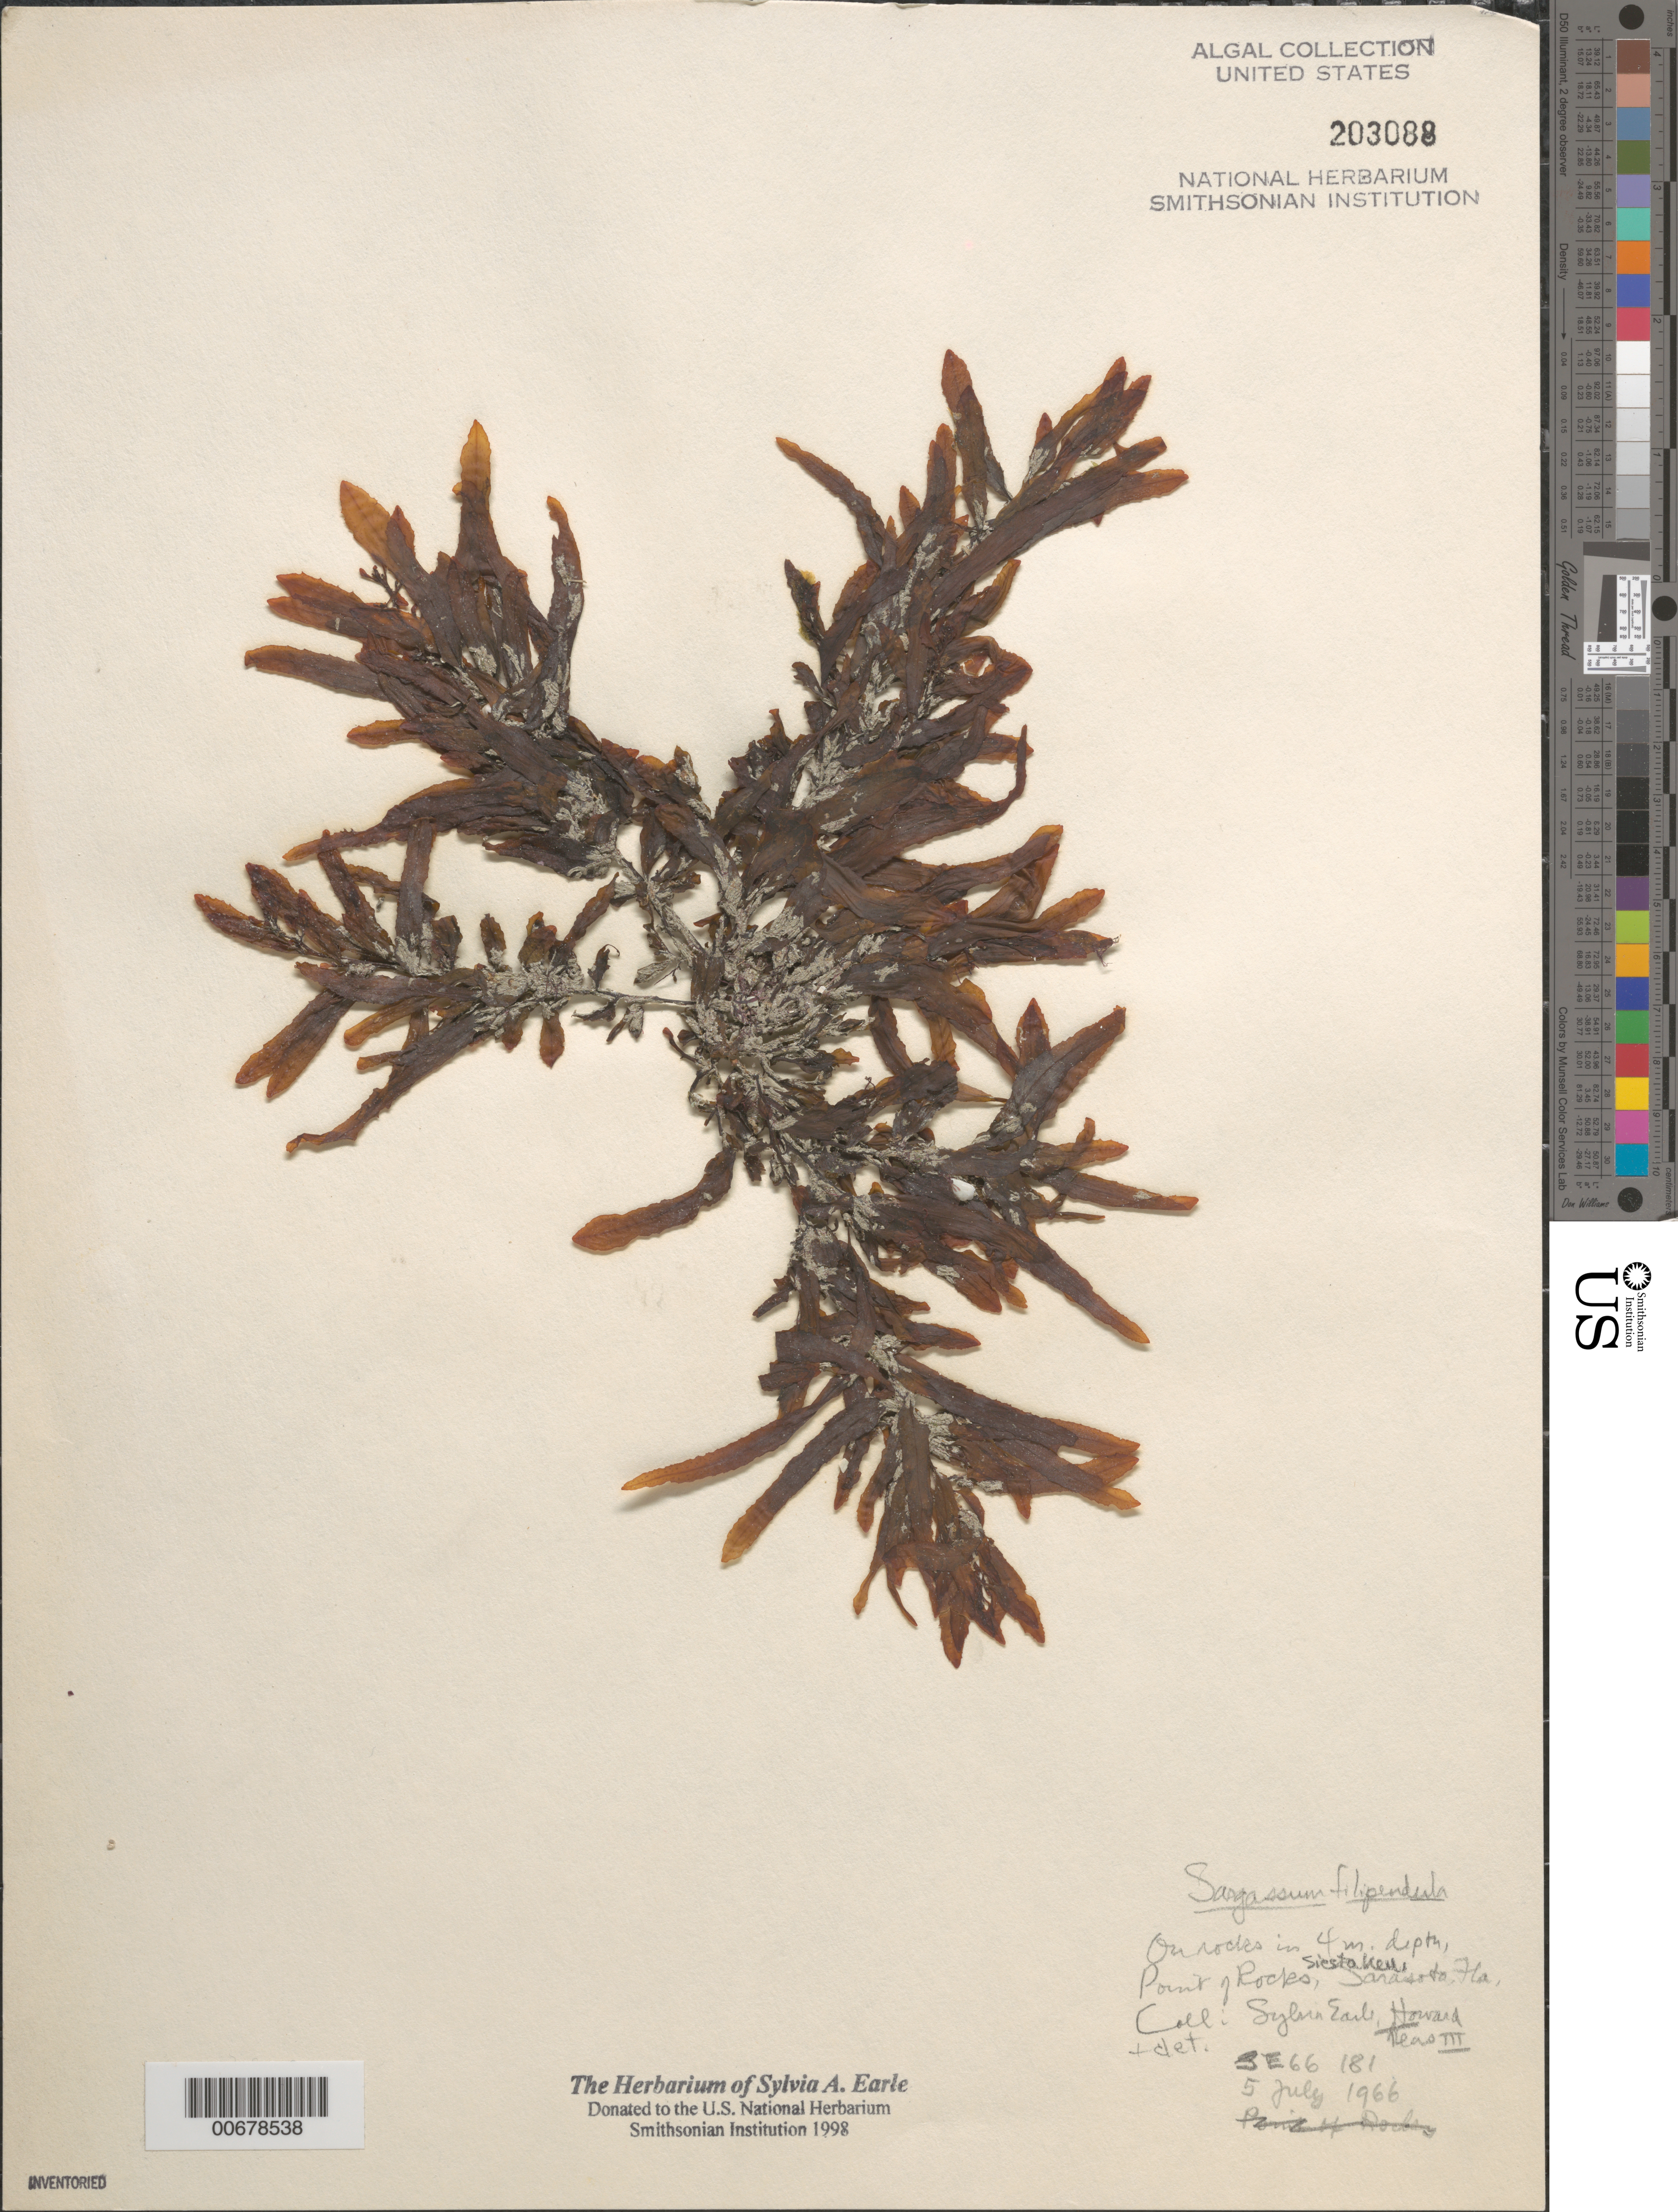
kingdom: Chromista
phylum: Ochrophyta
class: Phaeophyceae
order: Fucales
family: Sargassaceae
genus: Sargassum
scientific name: Sargassum filipendula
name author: C. Agardh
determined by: Earle, S. A.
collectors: S. A. Earle & H. Teas III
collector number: SE 66181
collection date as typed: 05 Jul 1966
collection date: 1966-07-05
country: United States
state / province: Florida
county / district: Sarasota County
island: Siesta Key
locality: Point of Rocks, Sarasota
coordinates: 27 14.6'N, 82 32.1'W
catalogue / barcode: US 203088